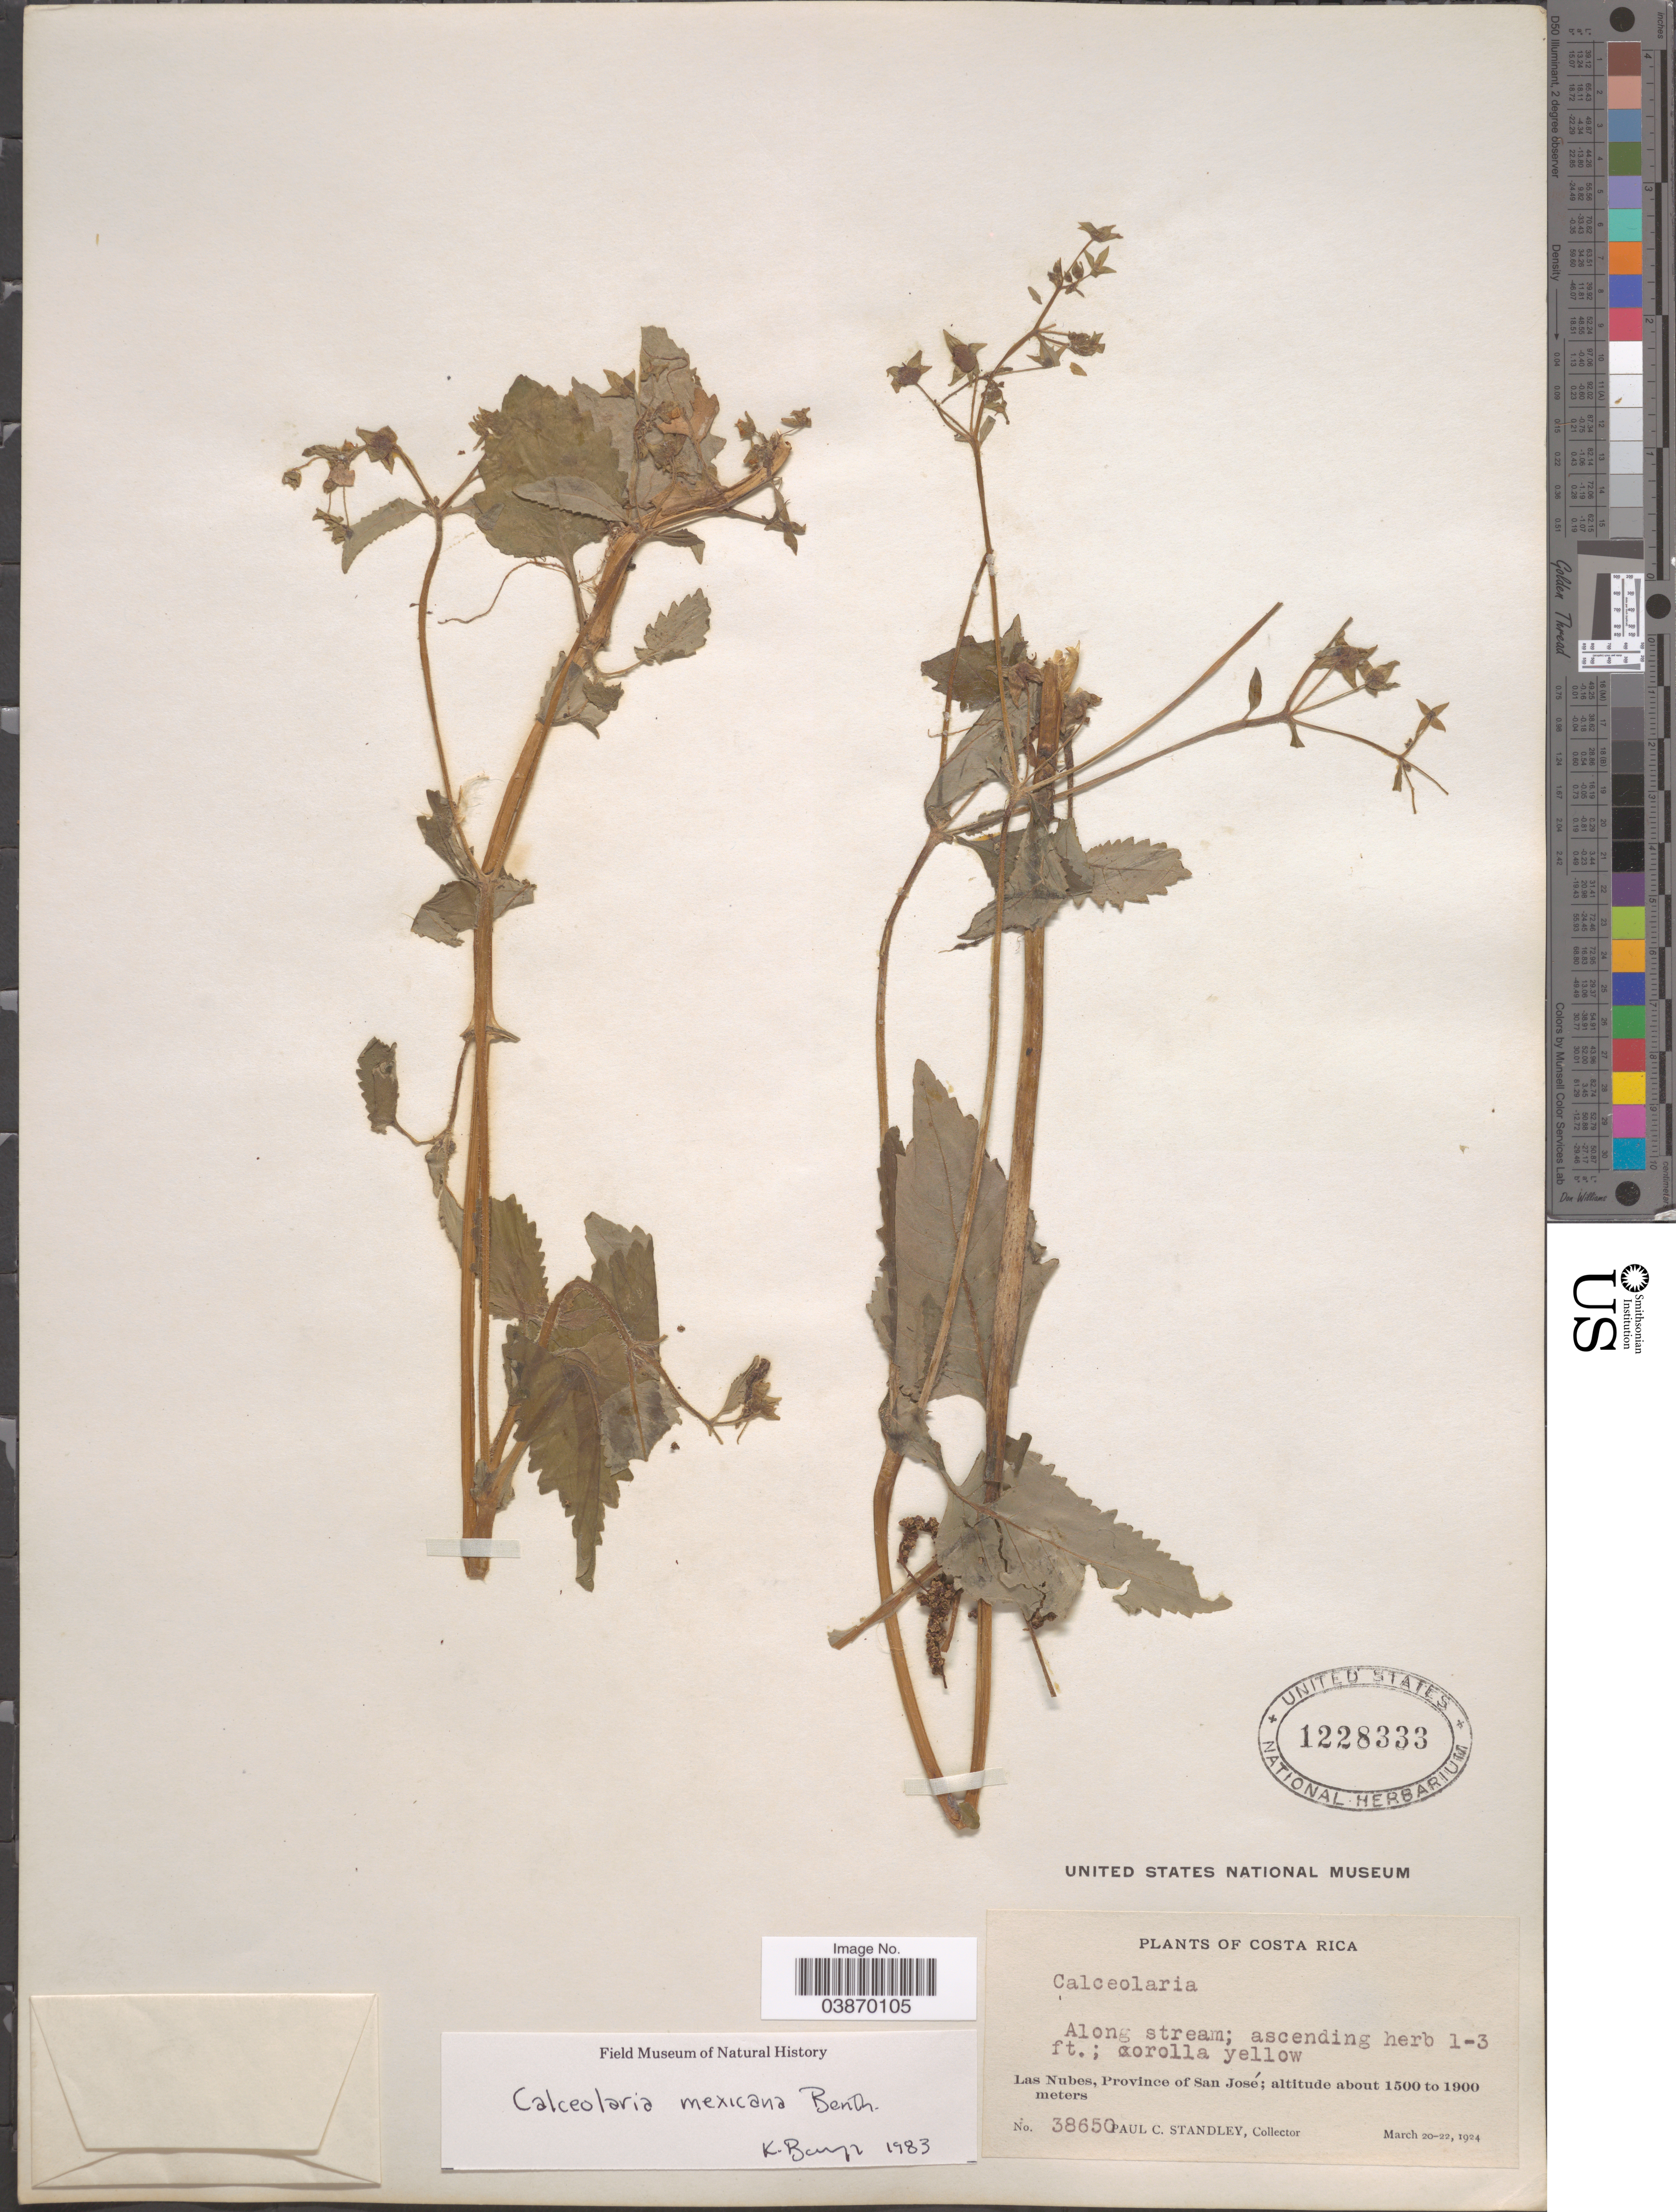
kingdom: Plantae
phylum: Tracheophyta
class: Magnoliopsida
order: Lamiales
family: Calceolariaceae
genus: Calceolaria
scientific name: Calceolaria mexicana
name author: Benth.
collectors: P. C. Standley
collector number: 38650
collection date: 1924-03-20/1924-03-22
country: Costa Rica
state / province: San José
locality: Las Nubes.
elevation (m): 1500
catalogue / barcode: US 1228333